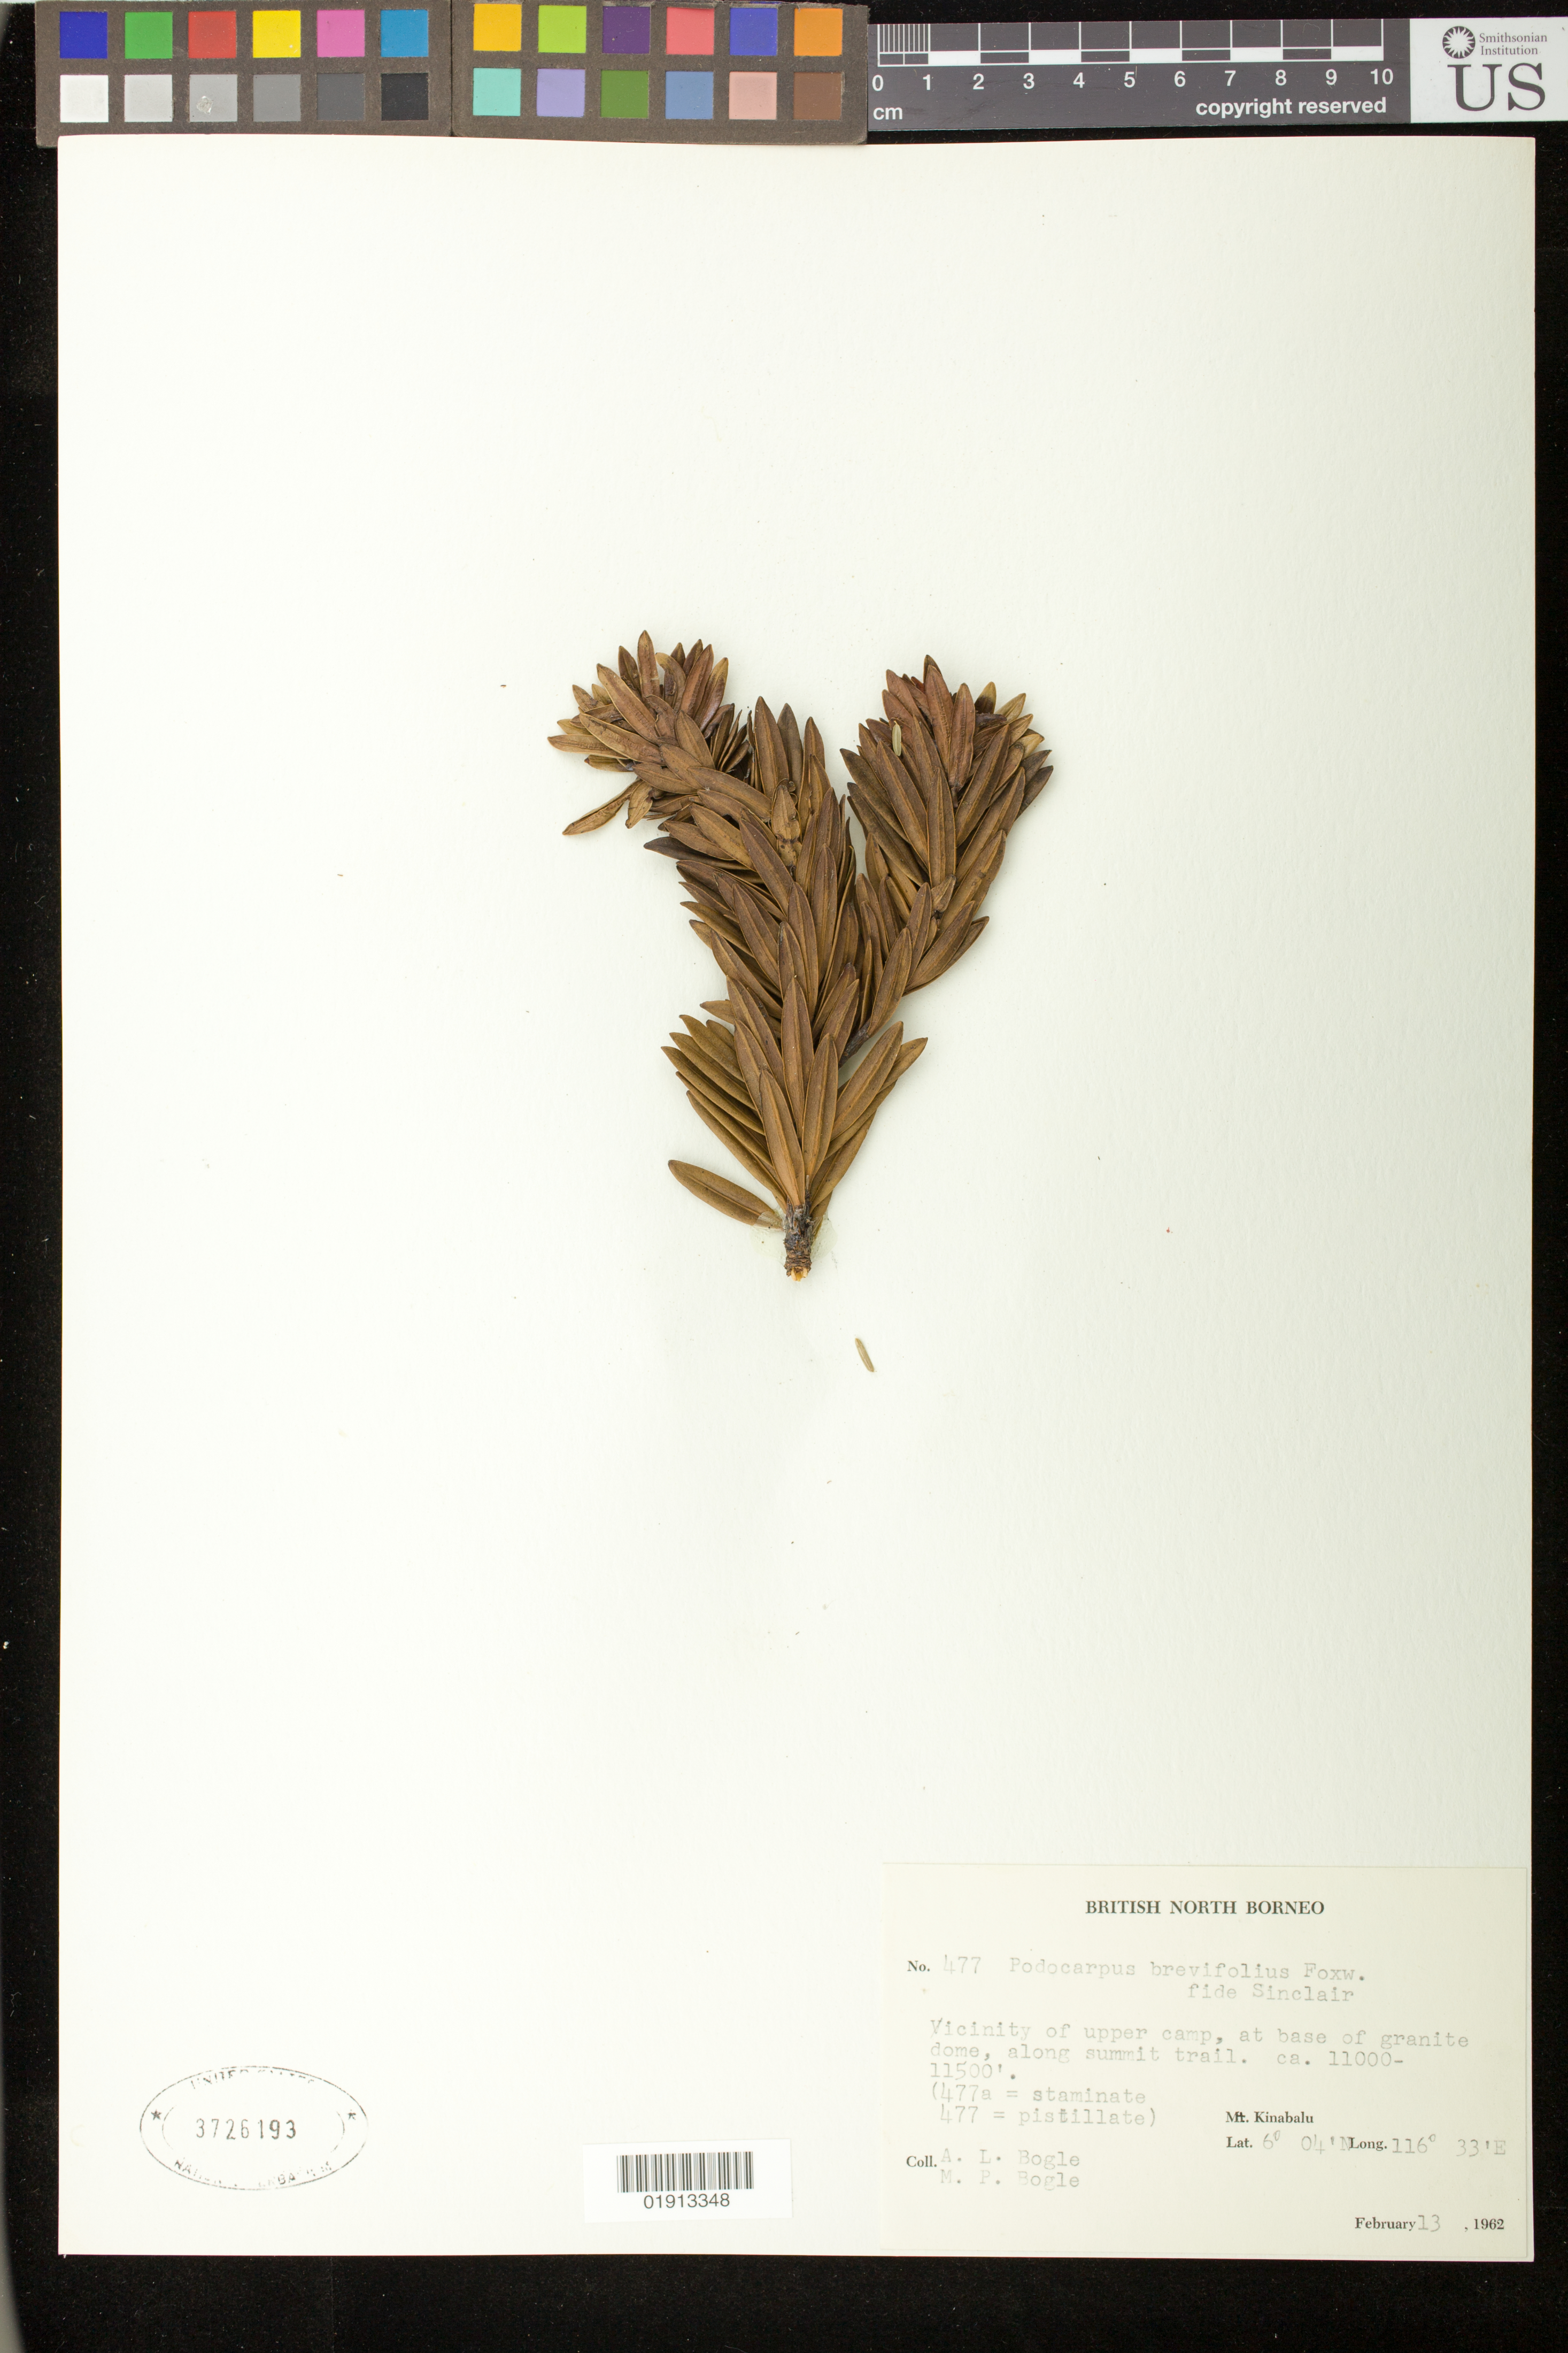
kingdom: Plantae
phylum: Tracheophyta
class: Pinopsida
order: Pinales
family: Podocarpaceae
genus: Podocarpus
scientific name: Podocarpus brevifolius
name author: (Stapf) Foxw.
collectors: Bogle, A.L. & M. Bogle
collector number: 477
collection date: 1962-02-13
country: Malaysia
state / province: Sabah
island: Borneo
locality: British North Borneo, Mt Kinabalu, vicinity of upper camp, at base of granite dome, along summit trail.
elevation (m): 3353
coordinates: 6 04 N, 116 33 E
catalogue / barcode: US 3726193